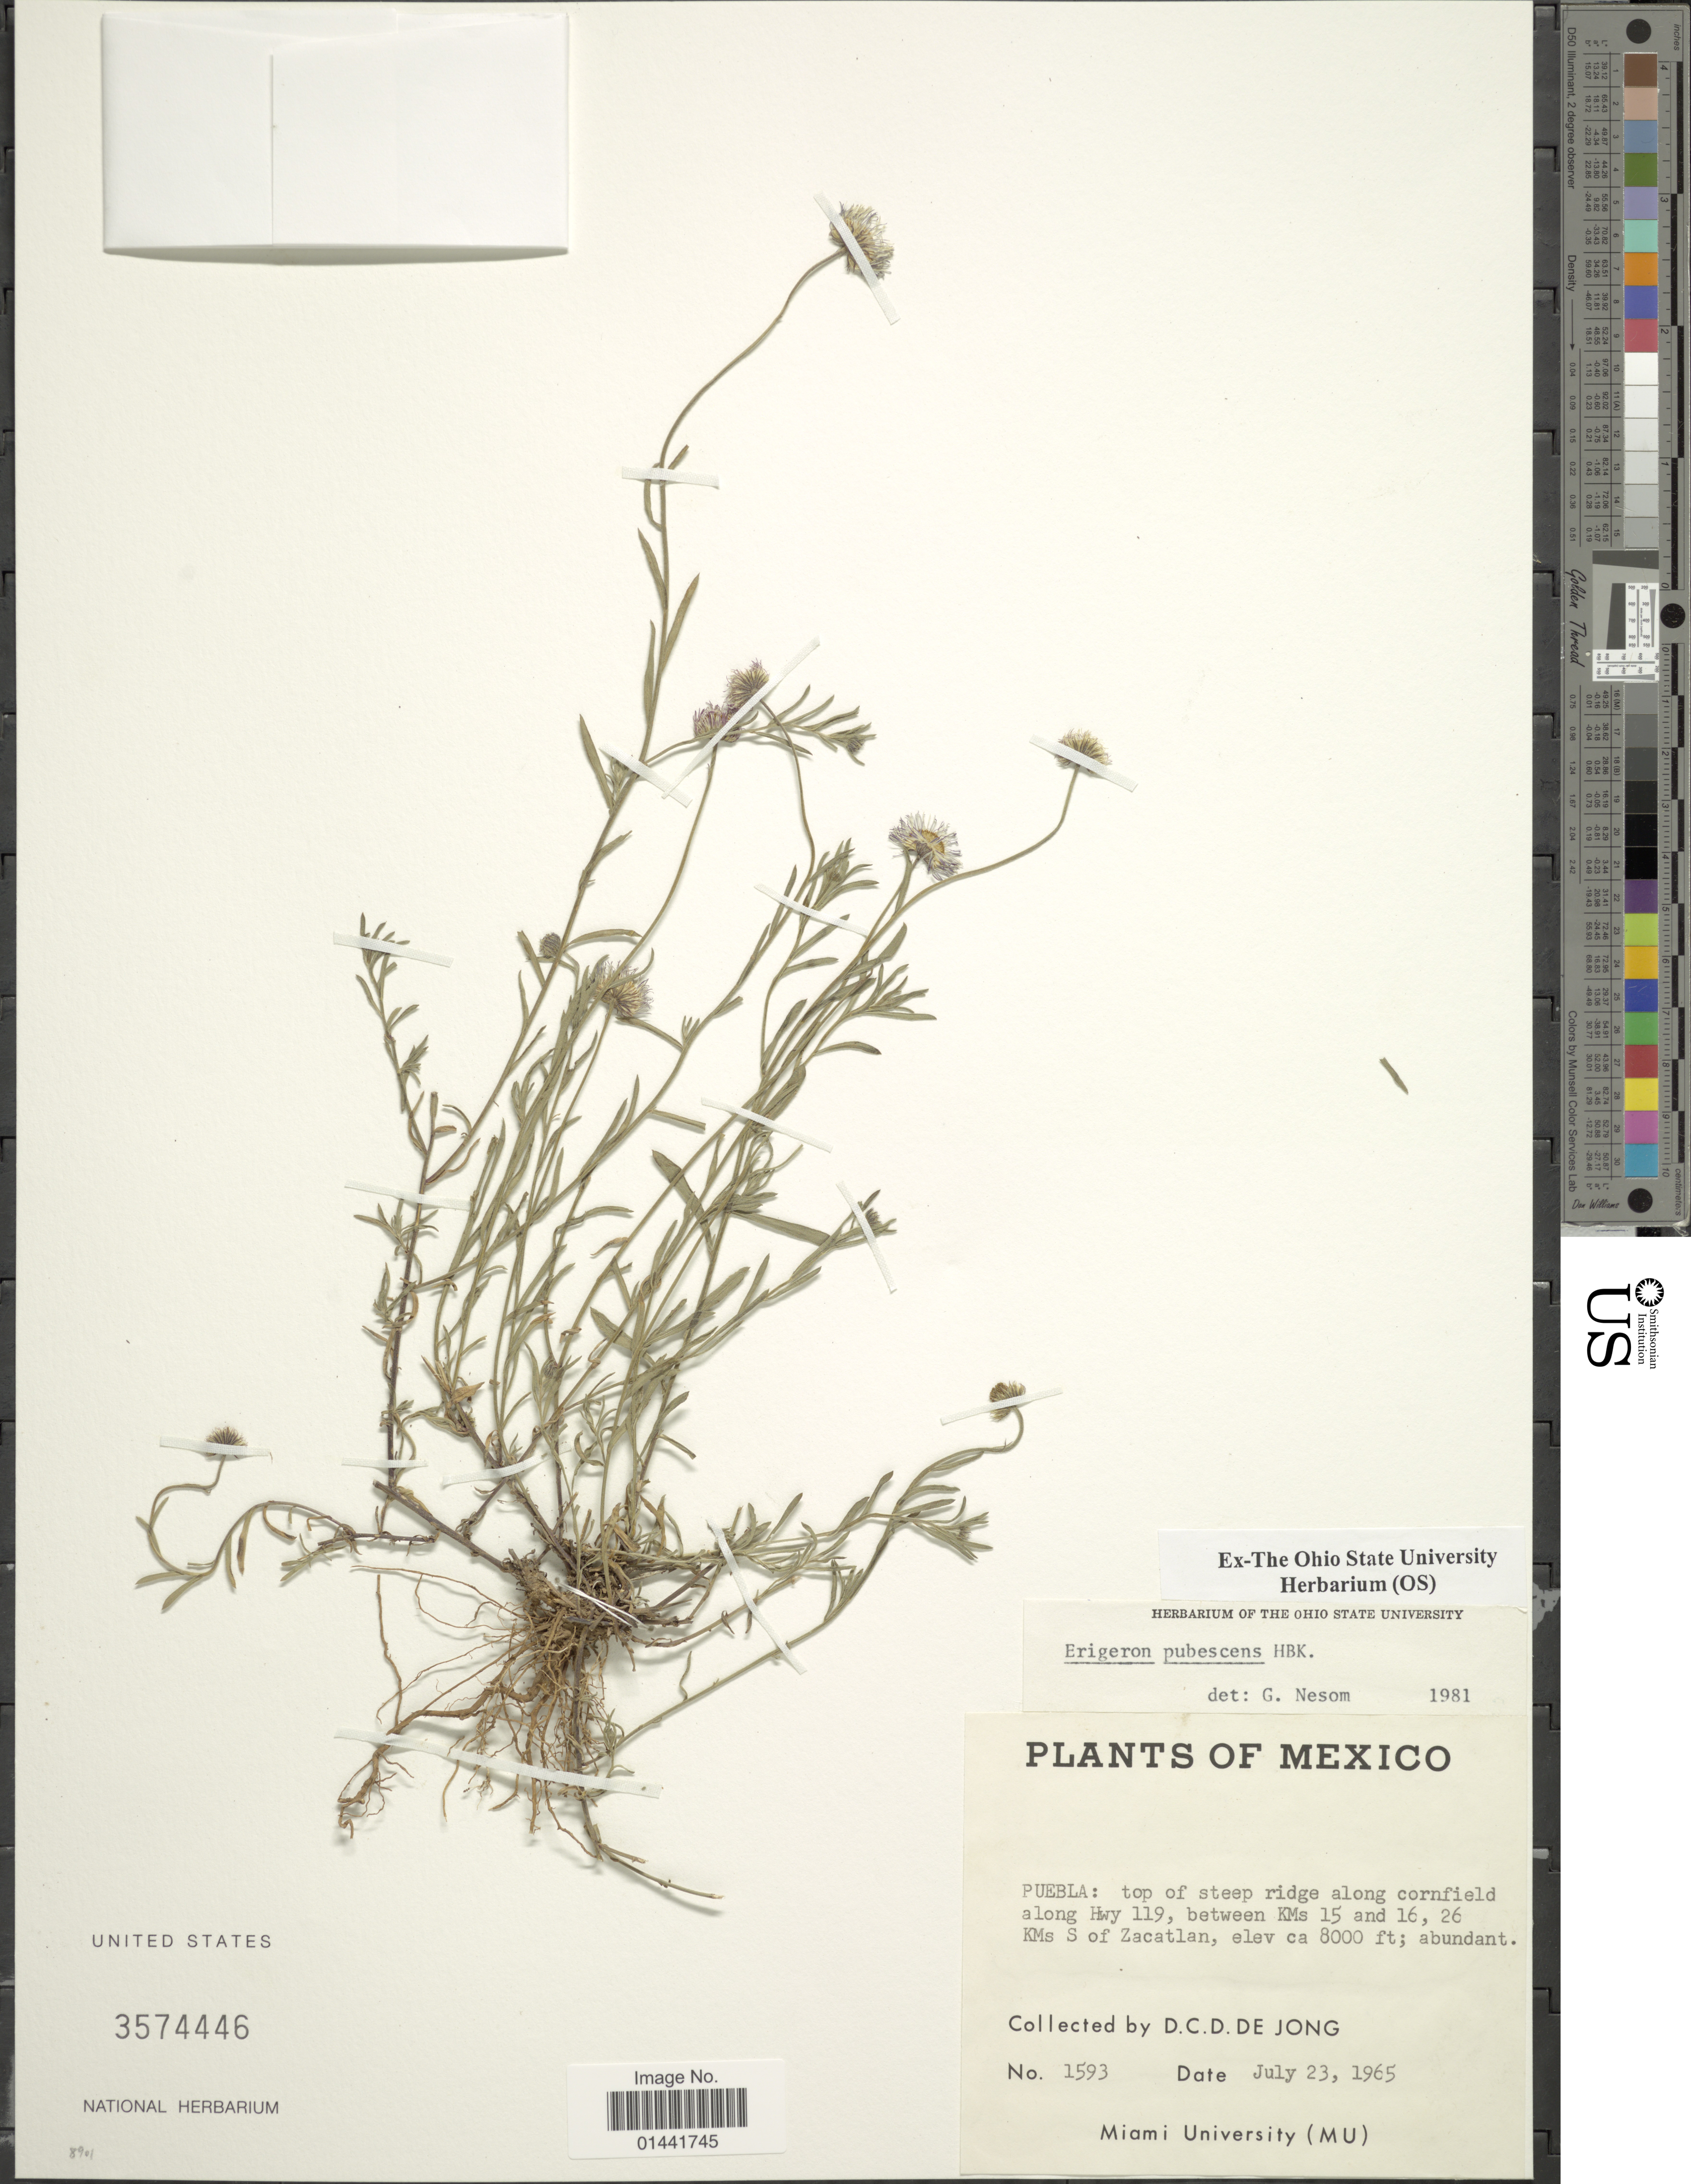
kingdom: Plantae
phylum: Tracheophyta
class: Magnoliopsida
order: Asterales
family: Asteraceae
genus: Erigeron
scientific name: Erigeron pubescens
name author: Kunth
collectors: D. De Jong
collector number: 1593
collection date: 1965-07-23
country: Mexico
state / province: Puebla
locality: Top of streep ridge along cornfield along Hwy 119, between KMs 15 and 16, 26 KMs S of Zacatlan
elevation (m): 2438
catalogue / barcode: US 3574446